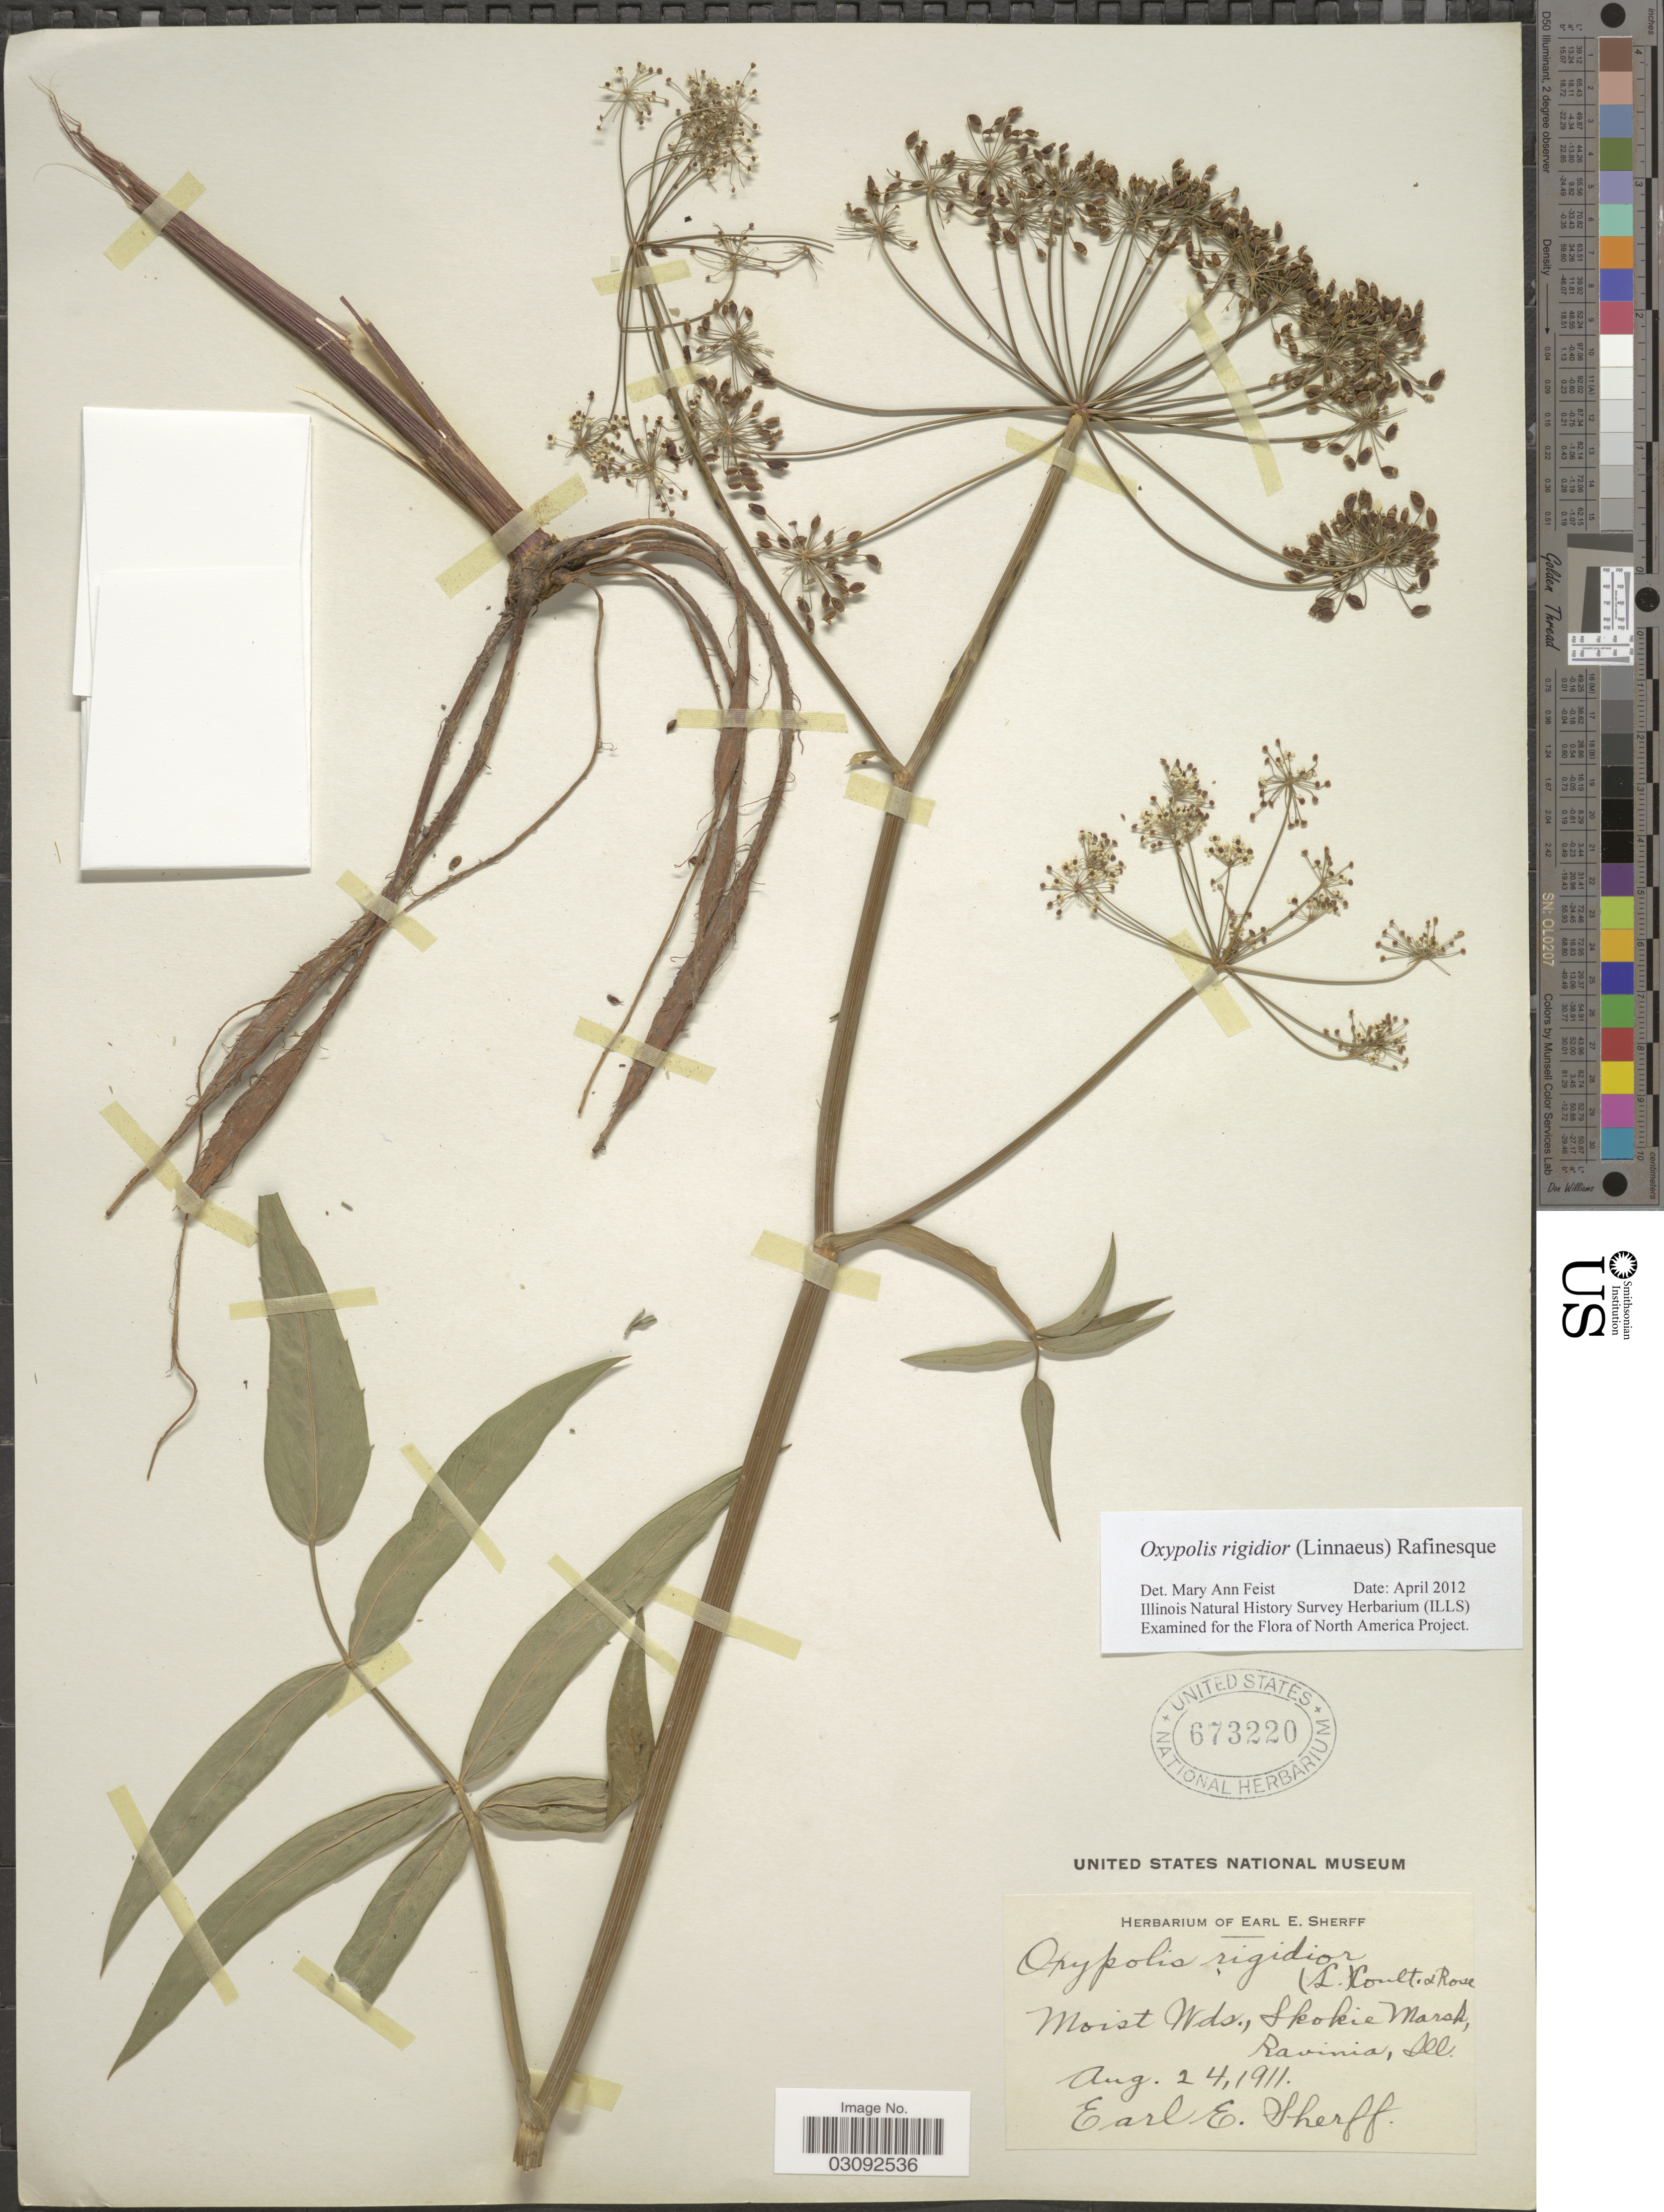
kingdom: Plantae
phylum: Tracheophyta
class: Magnoliopsida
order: Apiales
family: Apiaceae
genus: Oxypolis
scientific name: Oxypolis rigidior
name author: (L.) Raf.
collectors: E. E. Sherff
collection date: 1911-08-24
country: United States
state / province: Illinois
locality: Skokie Marsh, Ravinia.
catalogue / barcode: US 673220